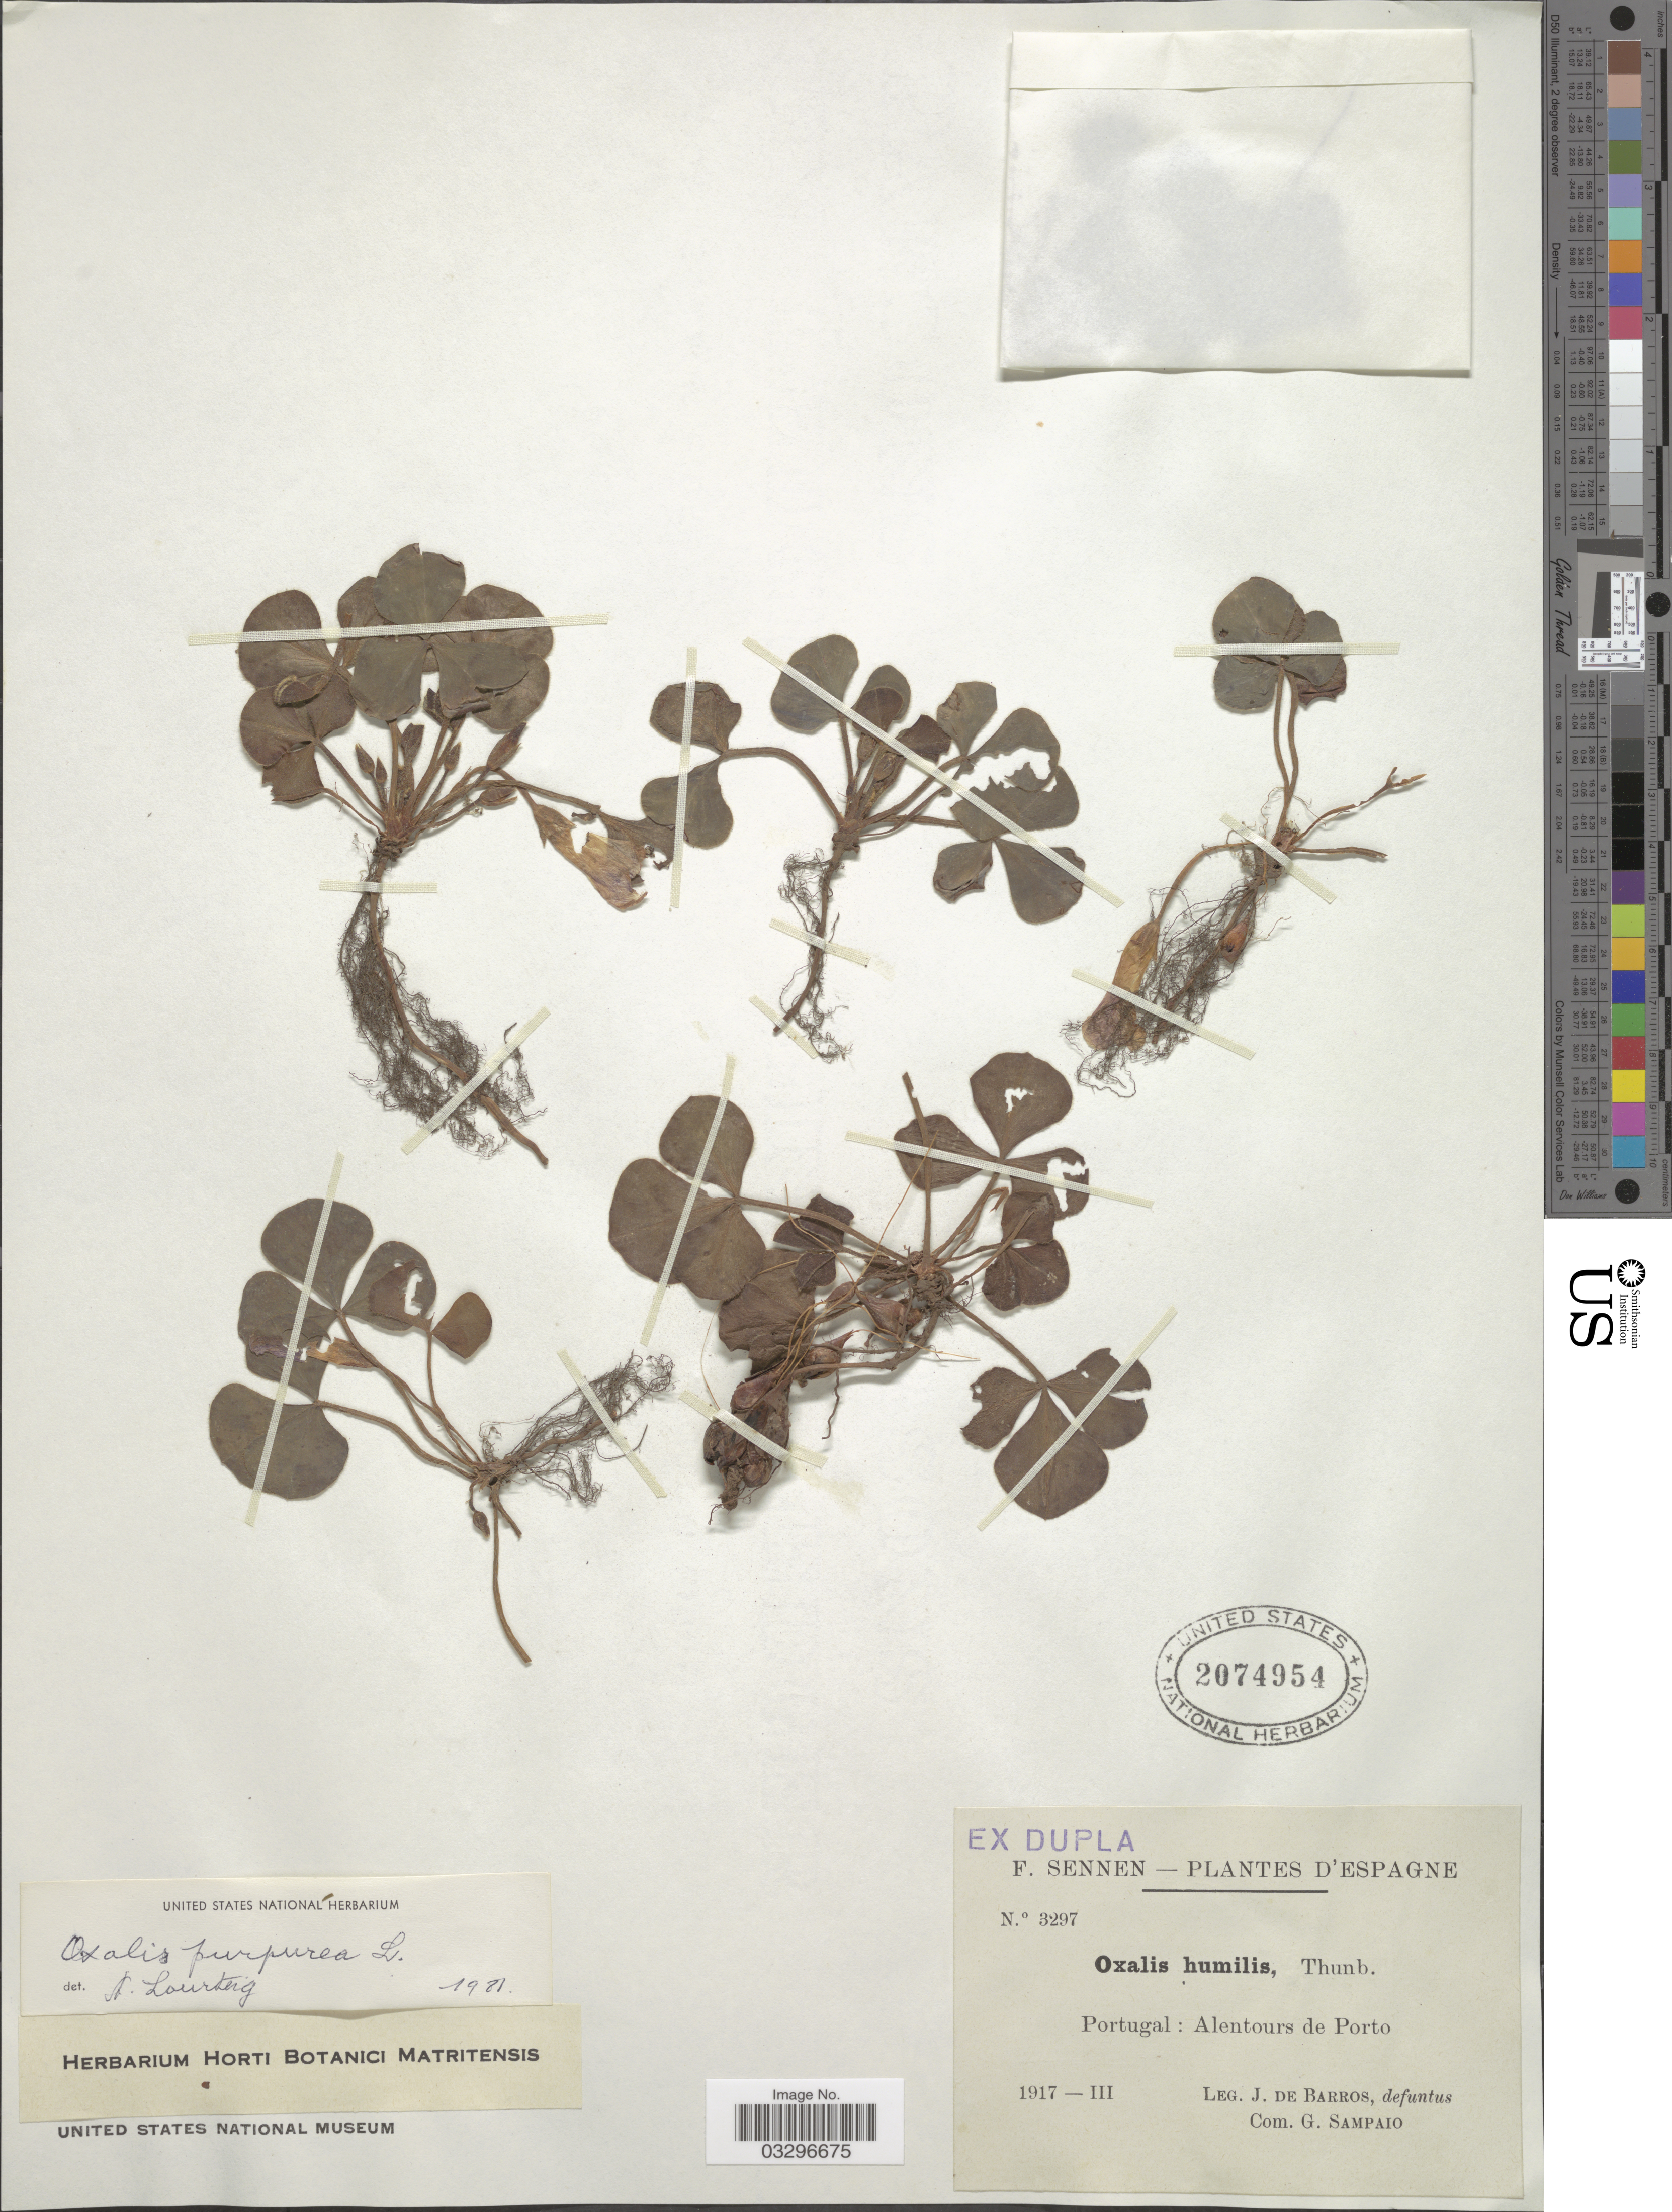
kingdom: Plantae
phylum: Tracheophyta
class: Magnoliopsida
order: Oxalidales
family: Oxalidaceae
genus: Oxalis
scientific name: Oxalis purpurea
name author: L.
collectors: J. G. de Barros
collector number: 3297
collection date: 1917-03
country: Portugal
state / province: Porto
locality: D'Espagne [unsure placement], Alentours de Porto.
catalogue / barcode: US 2074954